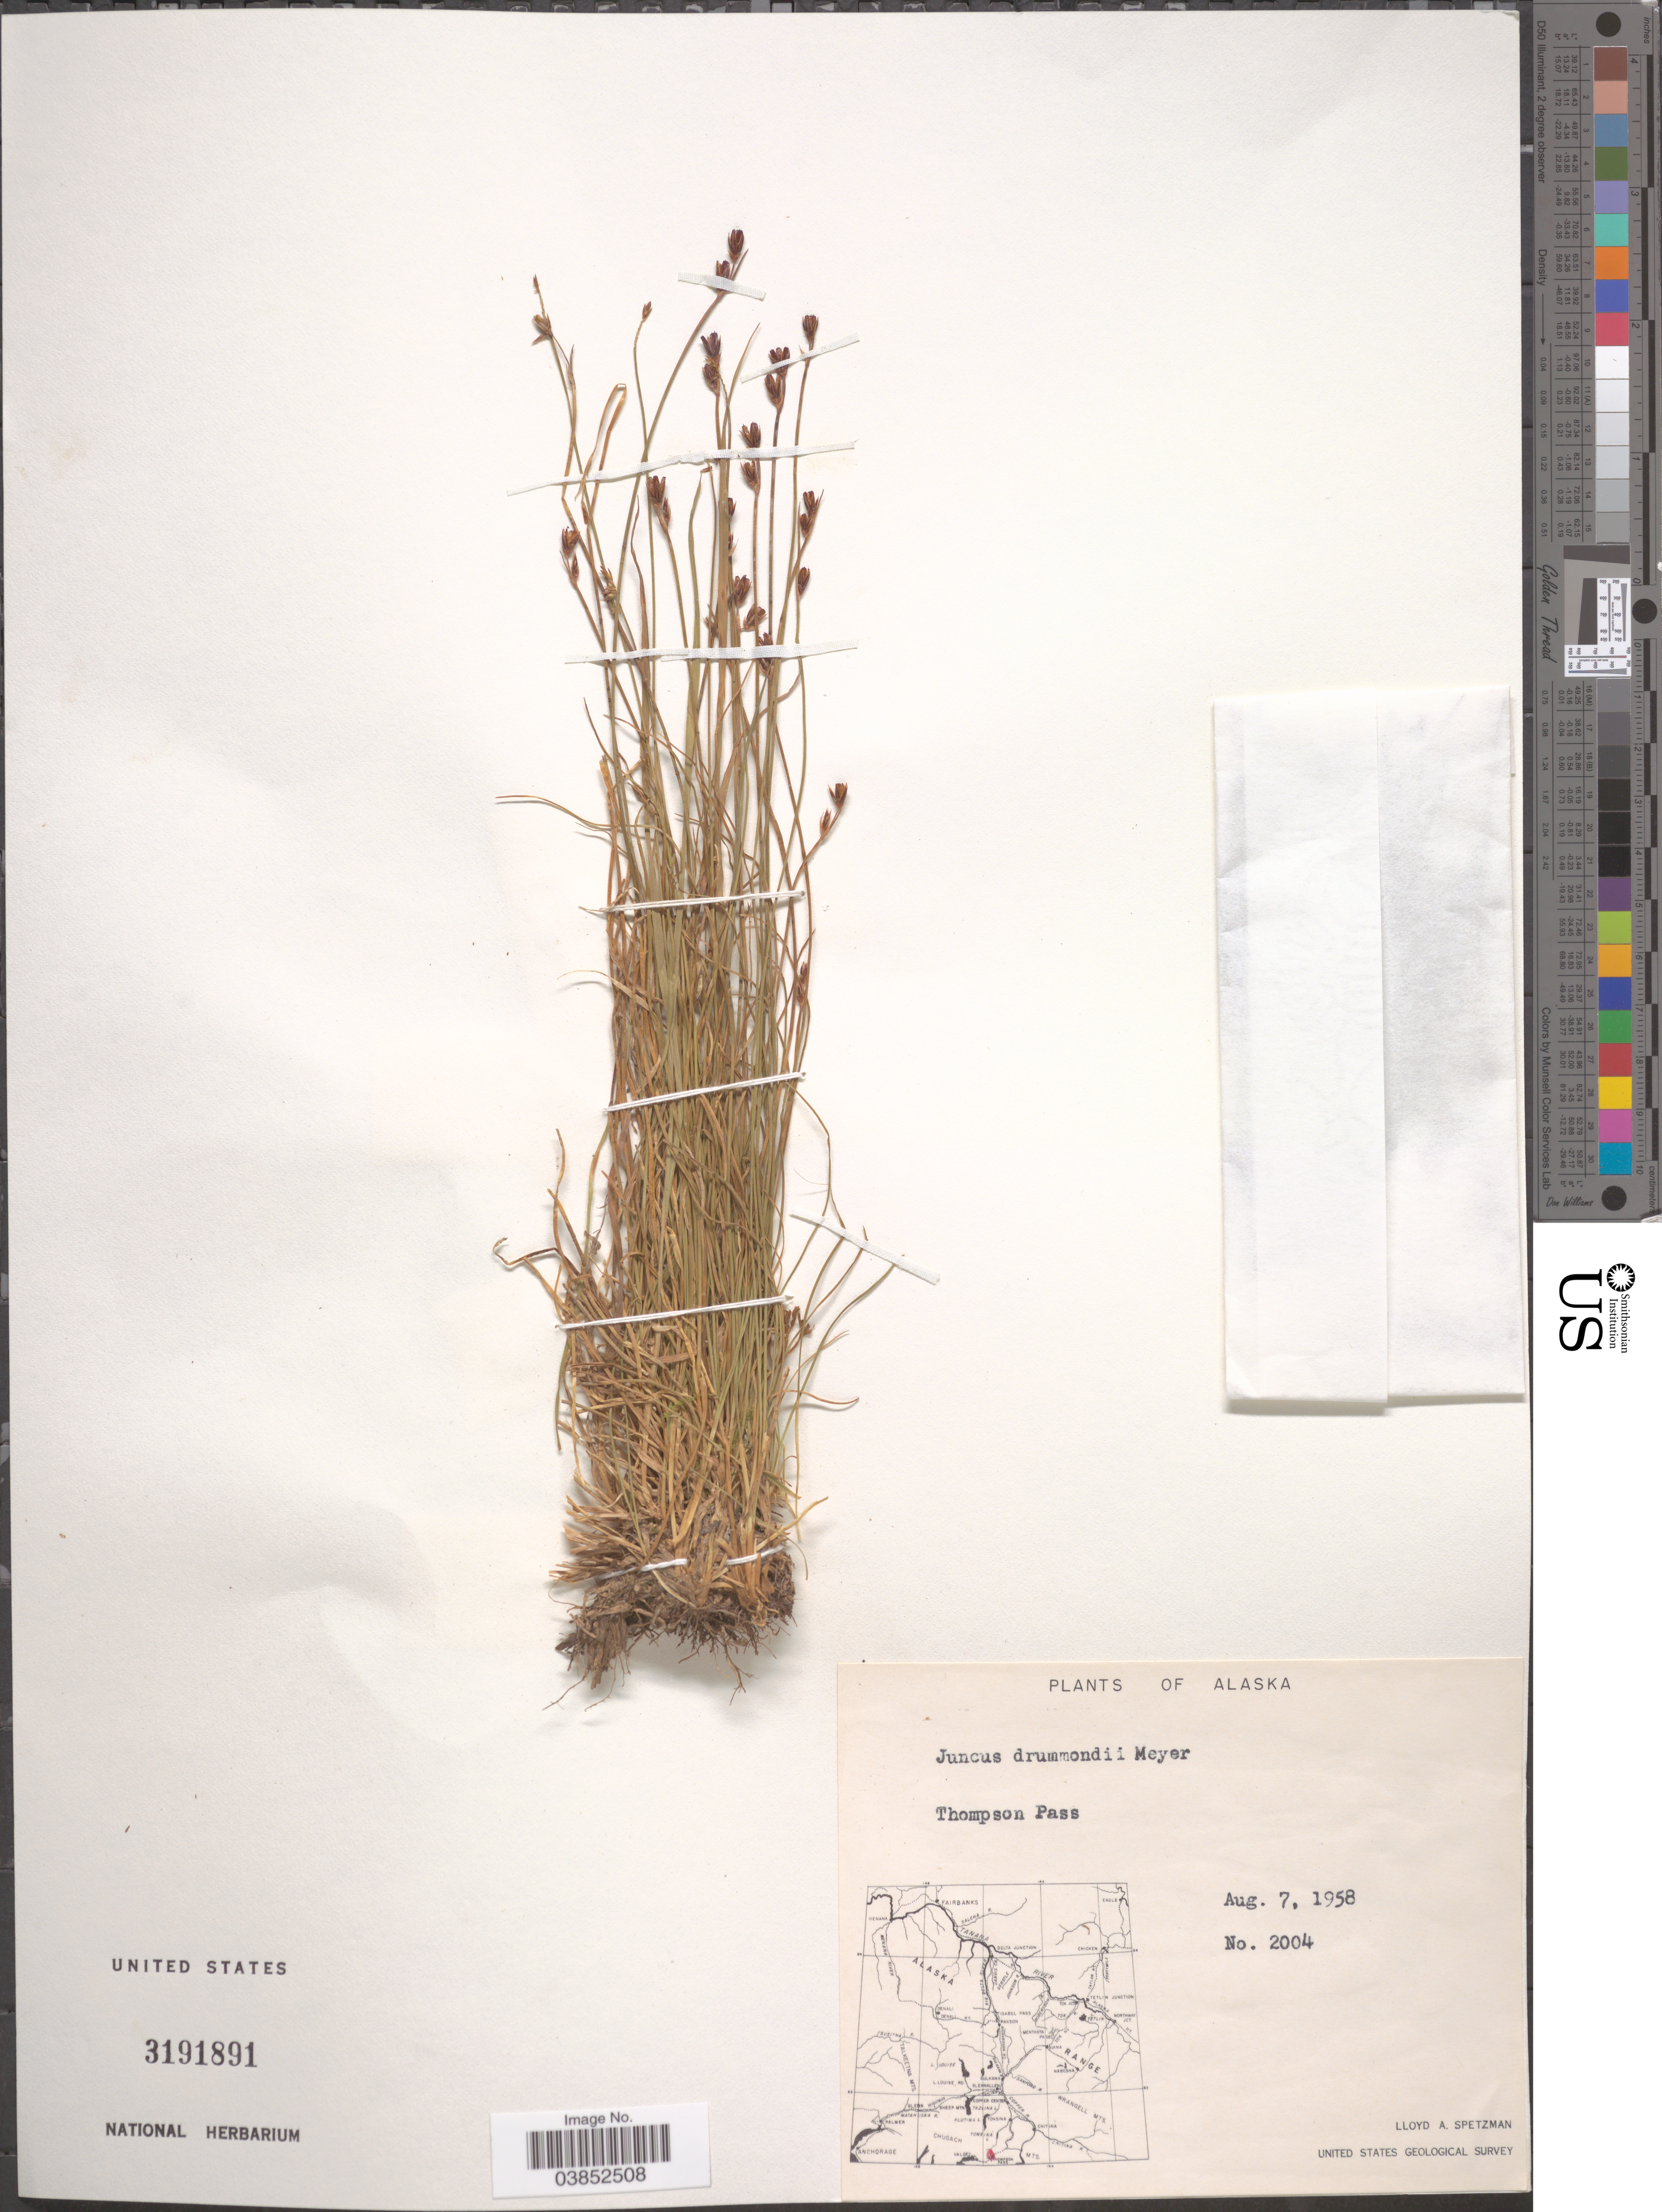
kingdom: Plantae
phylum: Tracheophyta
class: Liliopsida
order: Poales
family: Juncaceae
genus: Juncus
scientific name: Juncus drummondii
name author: E. Mey.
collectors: L. Spetzman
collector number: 2004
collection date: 1958-08-07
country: United States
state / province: Alaska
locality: Thompson Pass.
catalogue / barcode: US 3191891